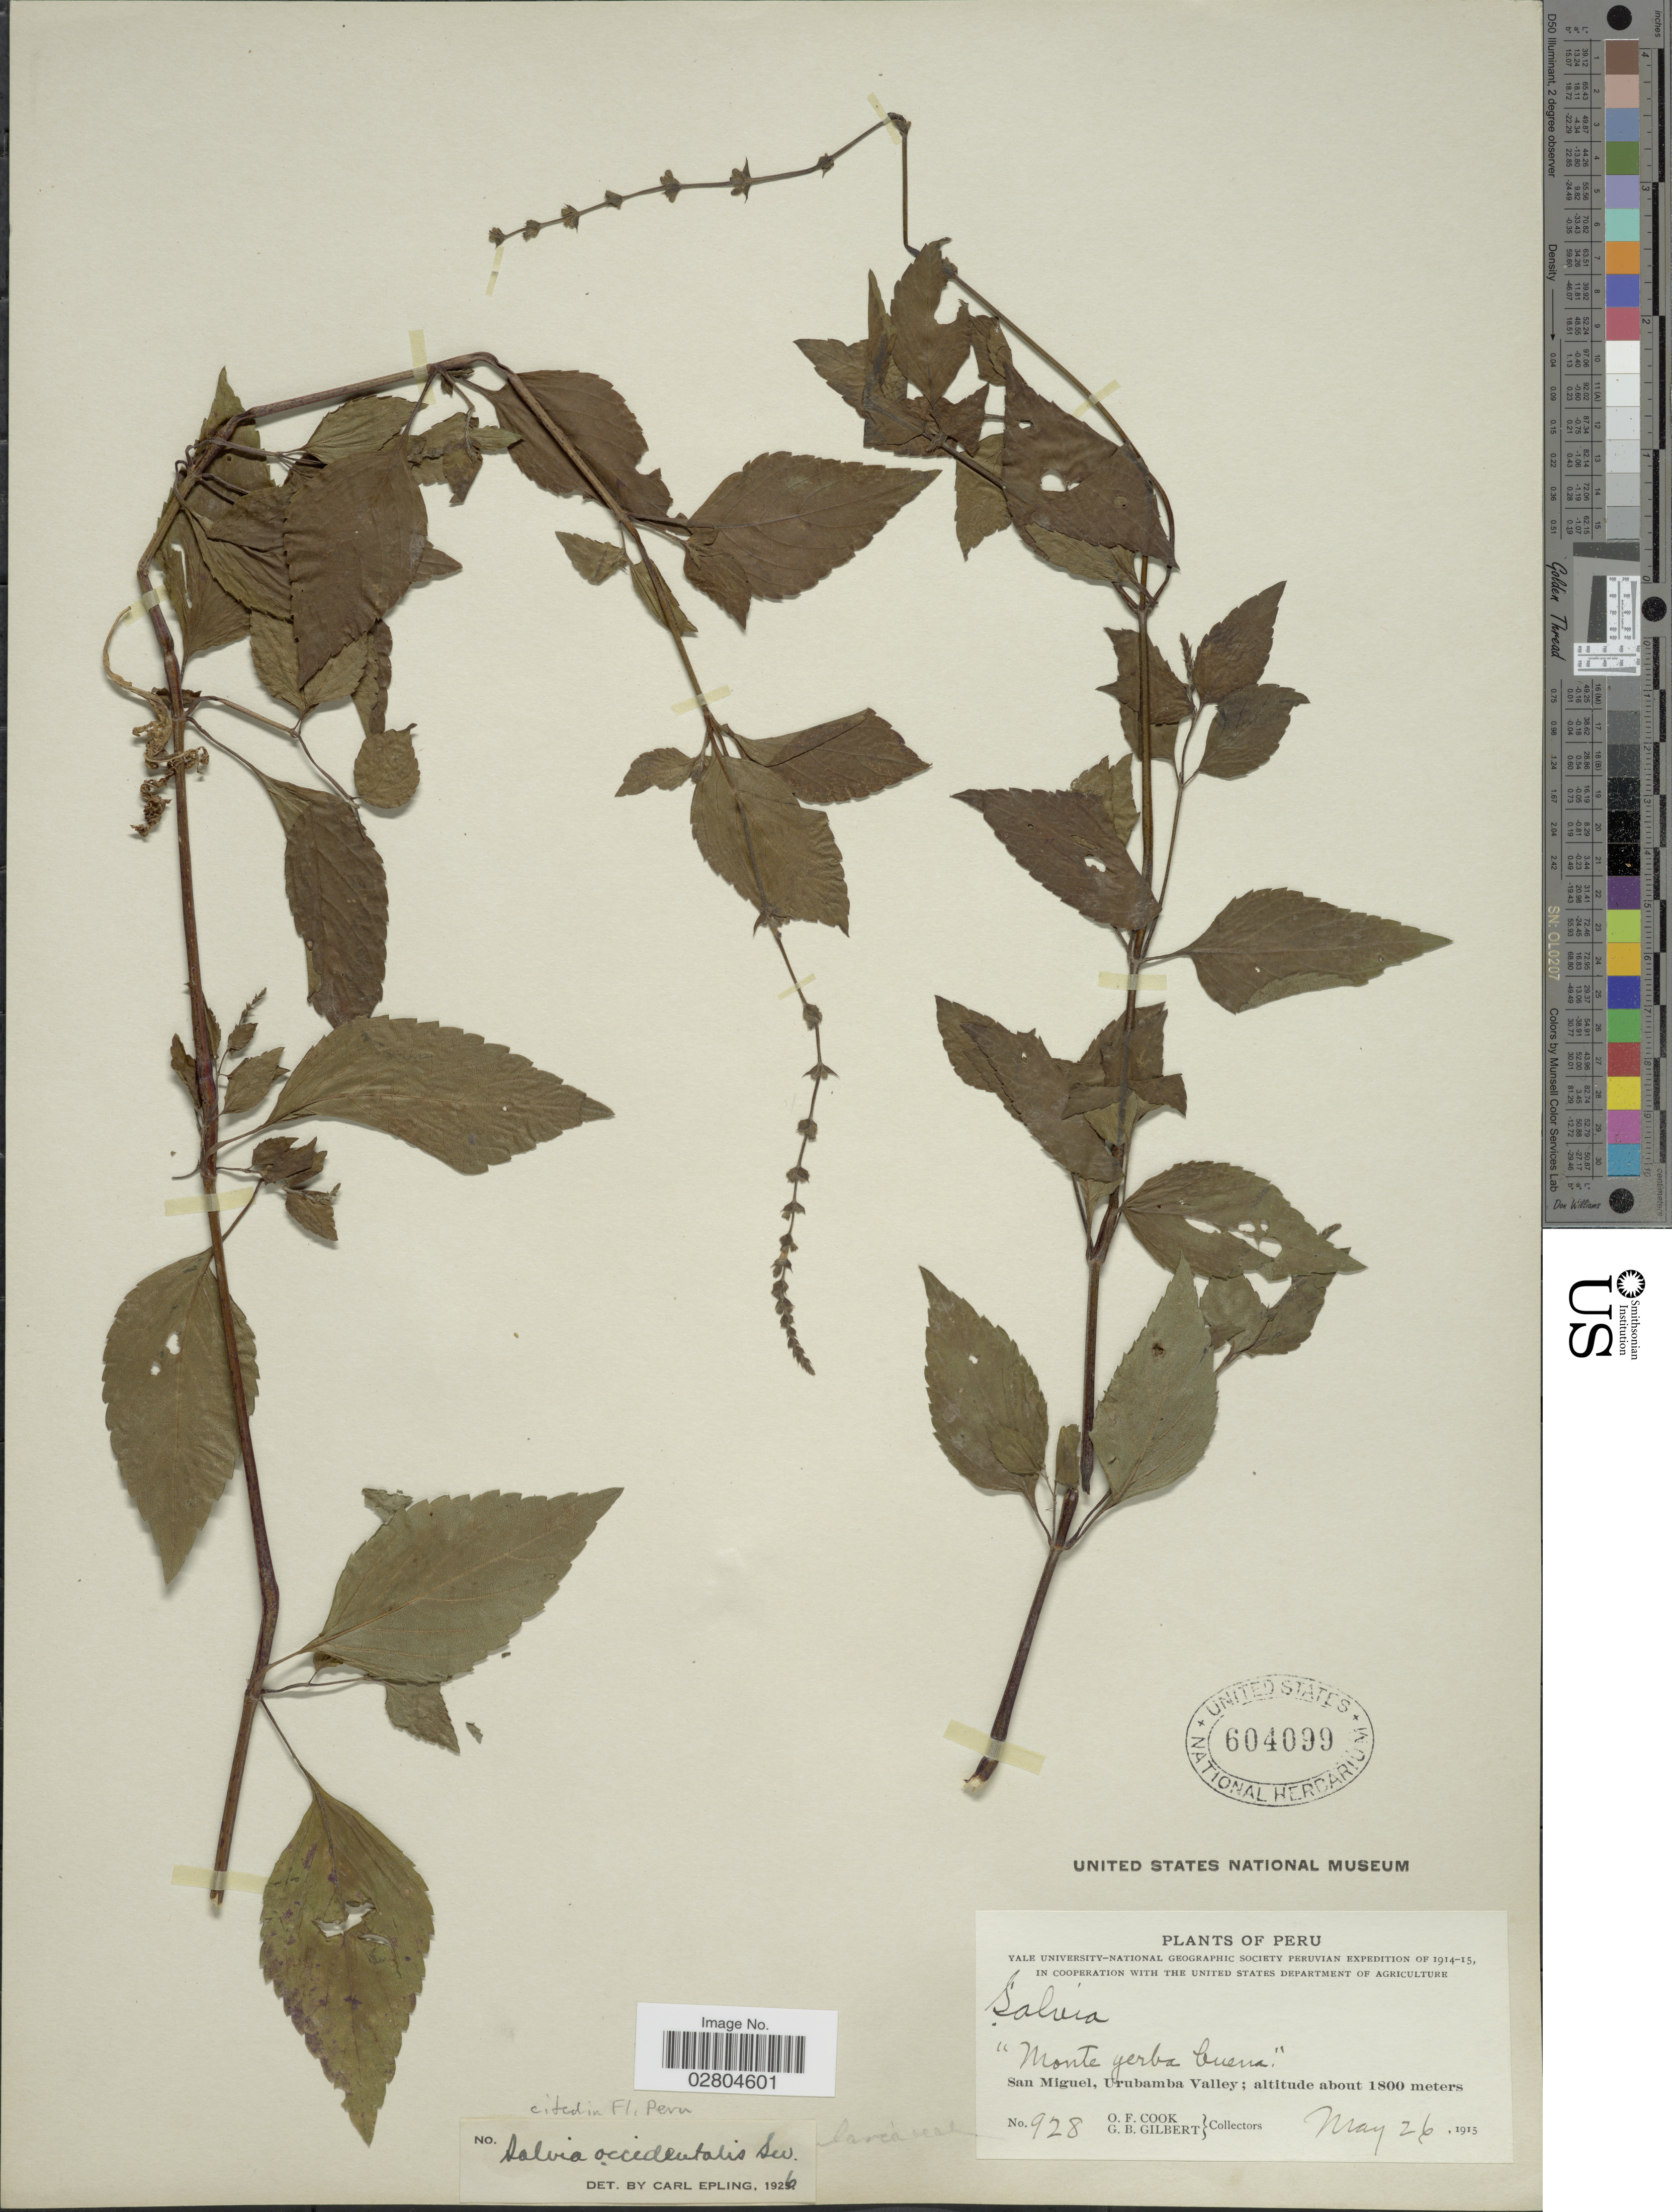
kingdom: Plantae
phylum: Tracheophyta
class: Magnoliopsida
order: Lamiales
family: Lamiaceae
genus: Salvia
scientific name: Salvia occidentalis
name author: Sw.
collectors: O. F. Cook & G. B. Gilbert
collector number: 928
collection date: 1915-05-26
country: Peru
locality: Monte yerba buena.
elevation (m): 1800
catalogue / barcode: US 604099